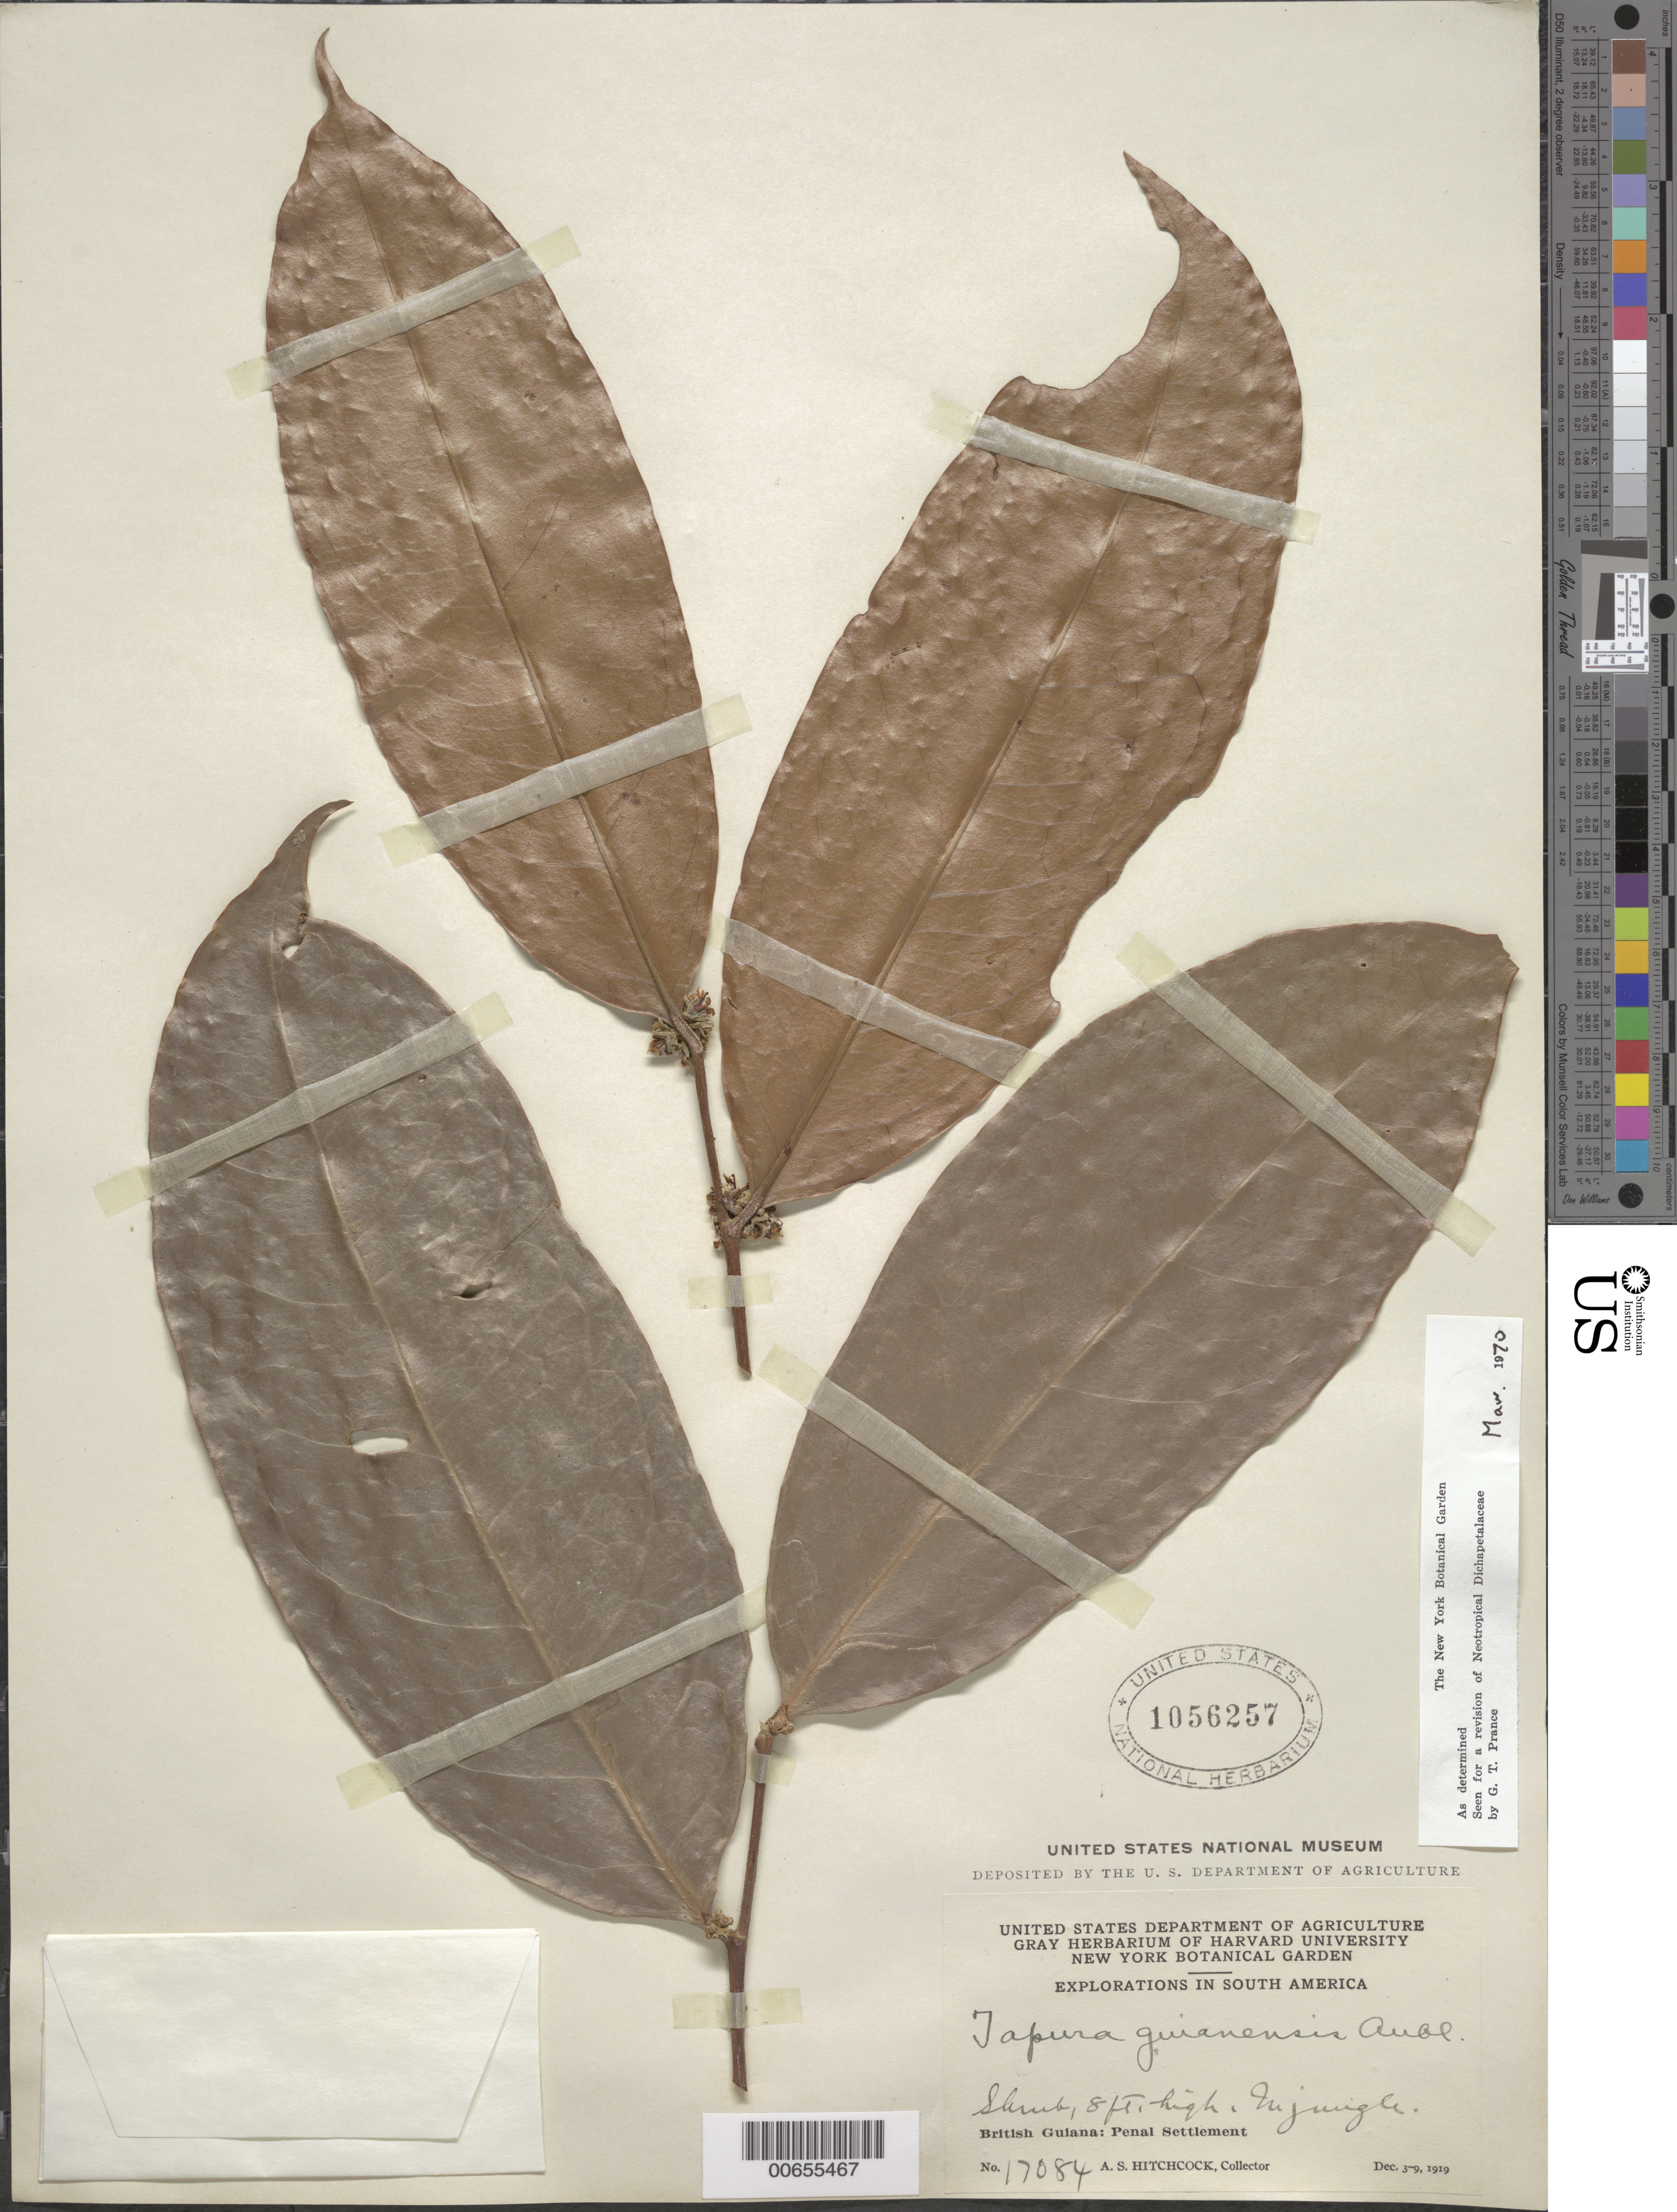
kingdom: Plantae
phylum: Tracheophyta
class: Magnoliopsida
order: Malpighiales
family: Dichapetalaceae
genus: Tapura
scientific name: Tapura guianensis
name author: Aubl.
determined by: Prance, G. T.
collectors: A. S. Hitchcock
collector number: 17084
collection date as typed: Dec. 3-9, 1919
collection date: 1919-12-03/1919-12-09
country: Guyana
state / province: Cuyuni-Mazaruni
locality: Penal Settlement, on W side of Essequibo River, near mouth of Mazaruni River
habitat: Jungle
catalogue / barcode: US 1056257